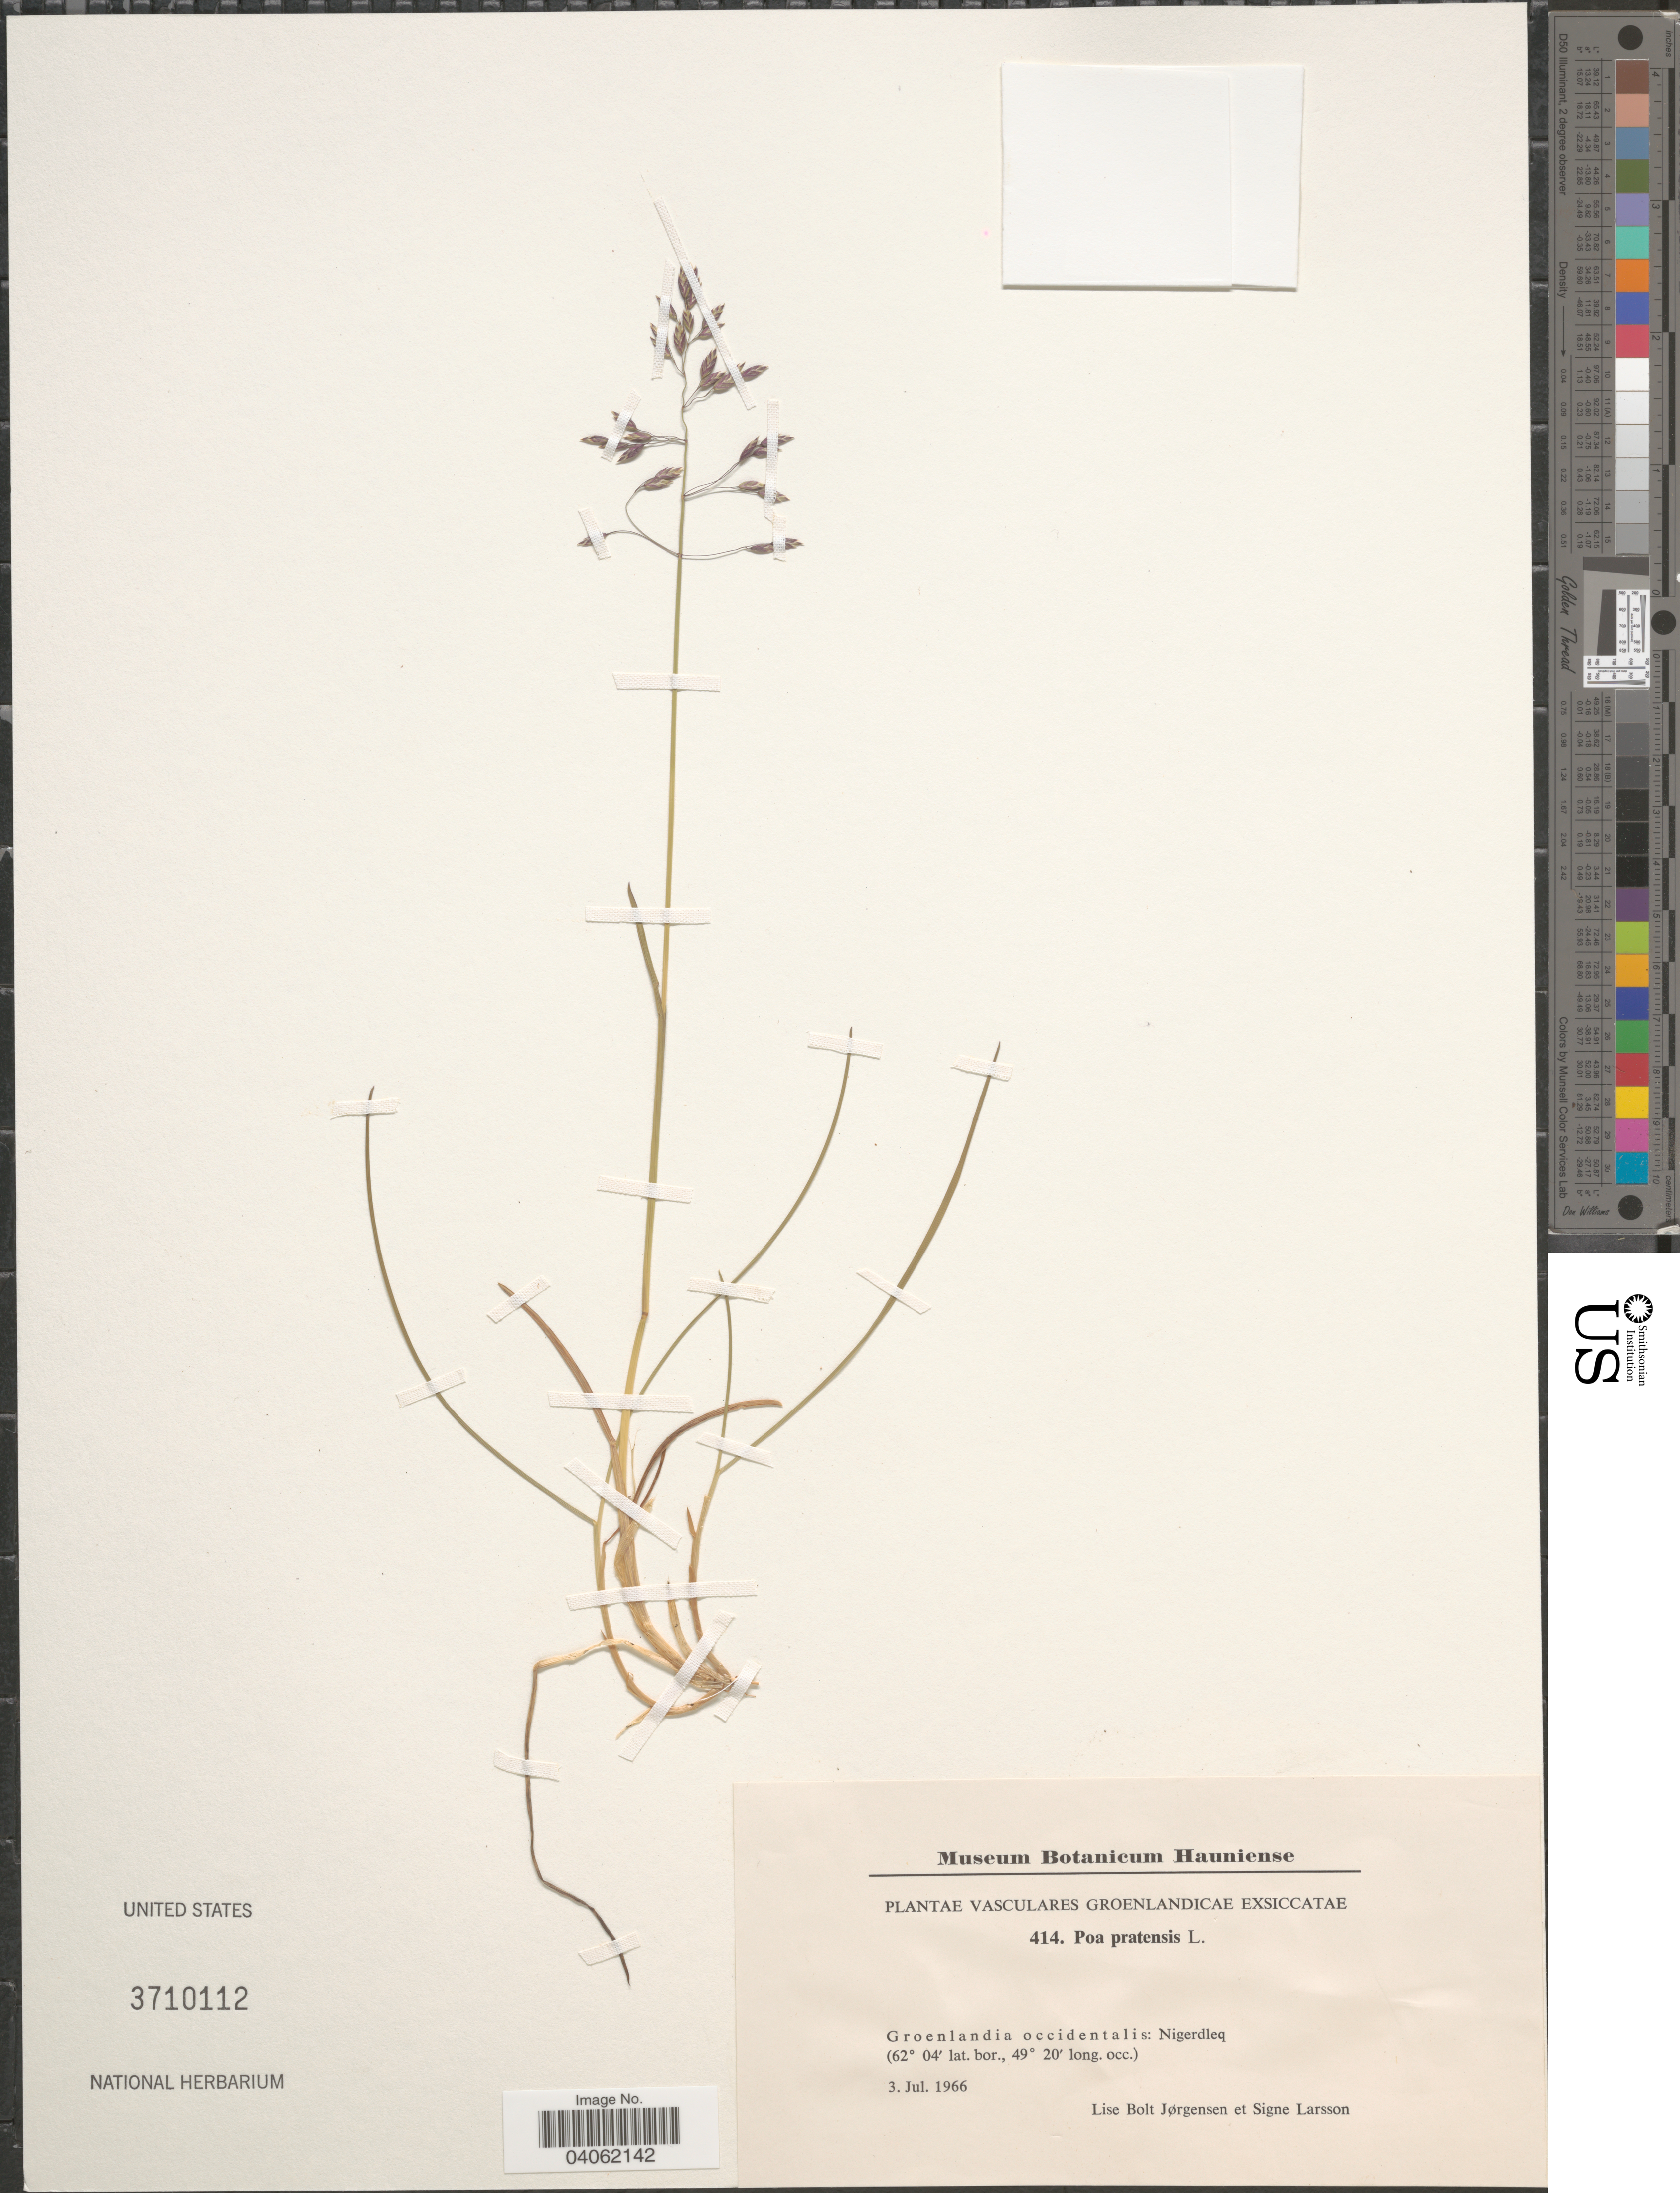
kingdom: Plantae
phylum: Tracheophyta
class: Liliopsida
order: Poales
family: Poaceae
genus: Poa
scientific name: Poa pratensis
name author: L.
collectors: L. B. Jørgensen & S. Larsson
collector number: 414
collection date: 1966-07-03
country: Greenland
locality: Groenlandicae. Groenlandia occidentalis: Nigerdleq.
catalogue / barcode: US 3710112